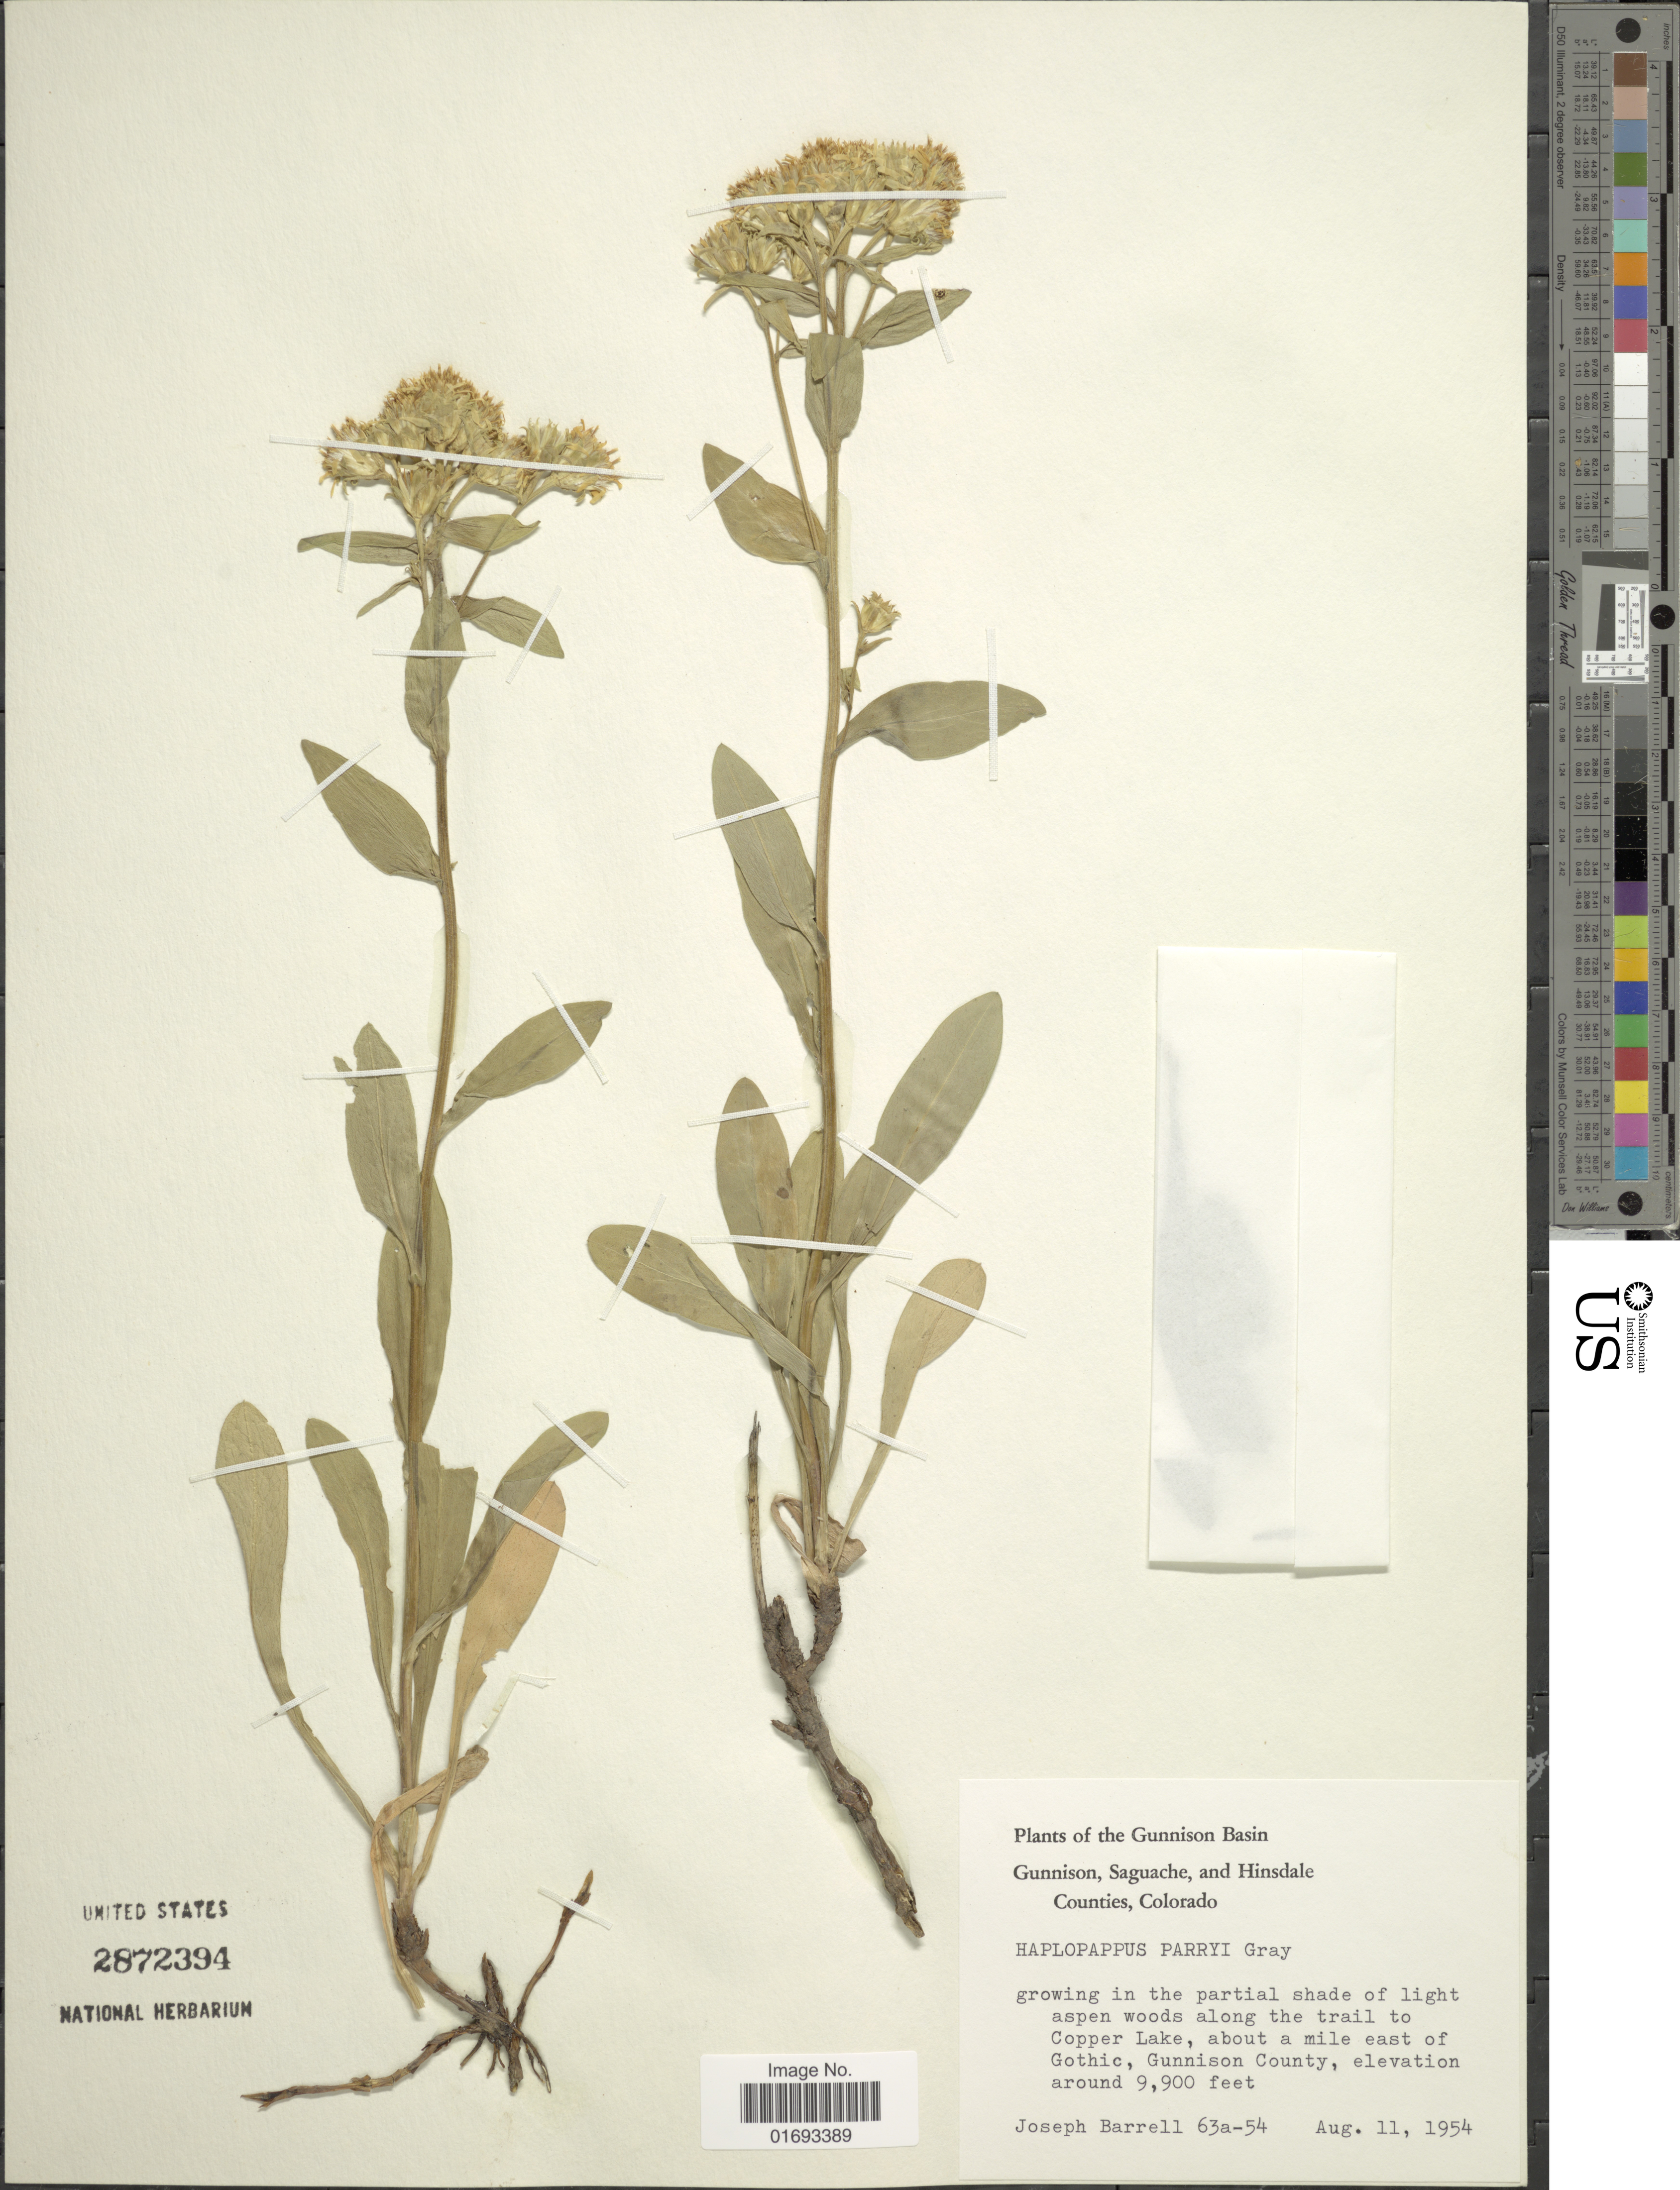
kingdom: Plantae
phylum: Tracheophyta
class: Magnoliopsida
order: Asterales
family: Asteraceae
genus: Oreochrysum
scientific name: Oreochrysum parryi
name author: (A. Gray) Rydb.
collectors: J. Barrell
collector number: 63a-54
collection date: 1954-08-11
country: United States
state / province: Colorado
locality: Gunnison Basin, Gunnison, Saguache, and Hinsdale Counties, grwoing in the partial shade of light aspen woods along the trail to Copper Lake, about a mile east of Gothic, Gunnison County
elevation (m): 3018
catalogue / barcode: US 2872394